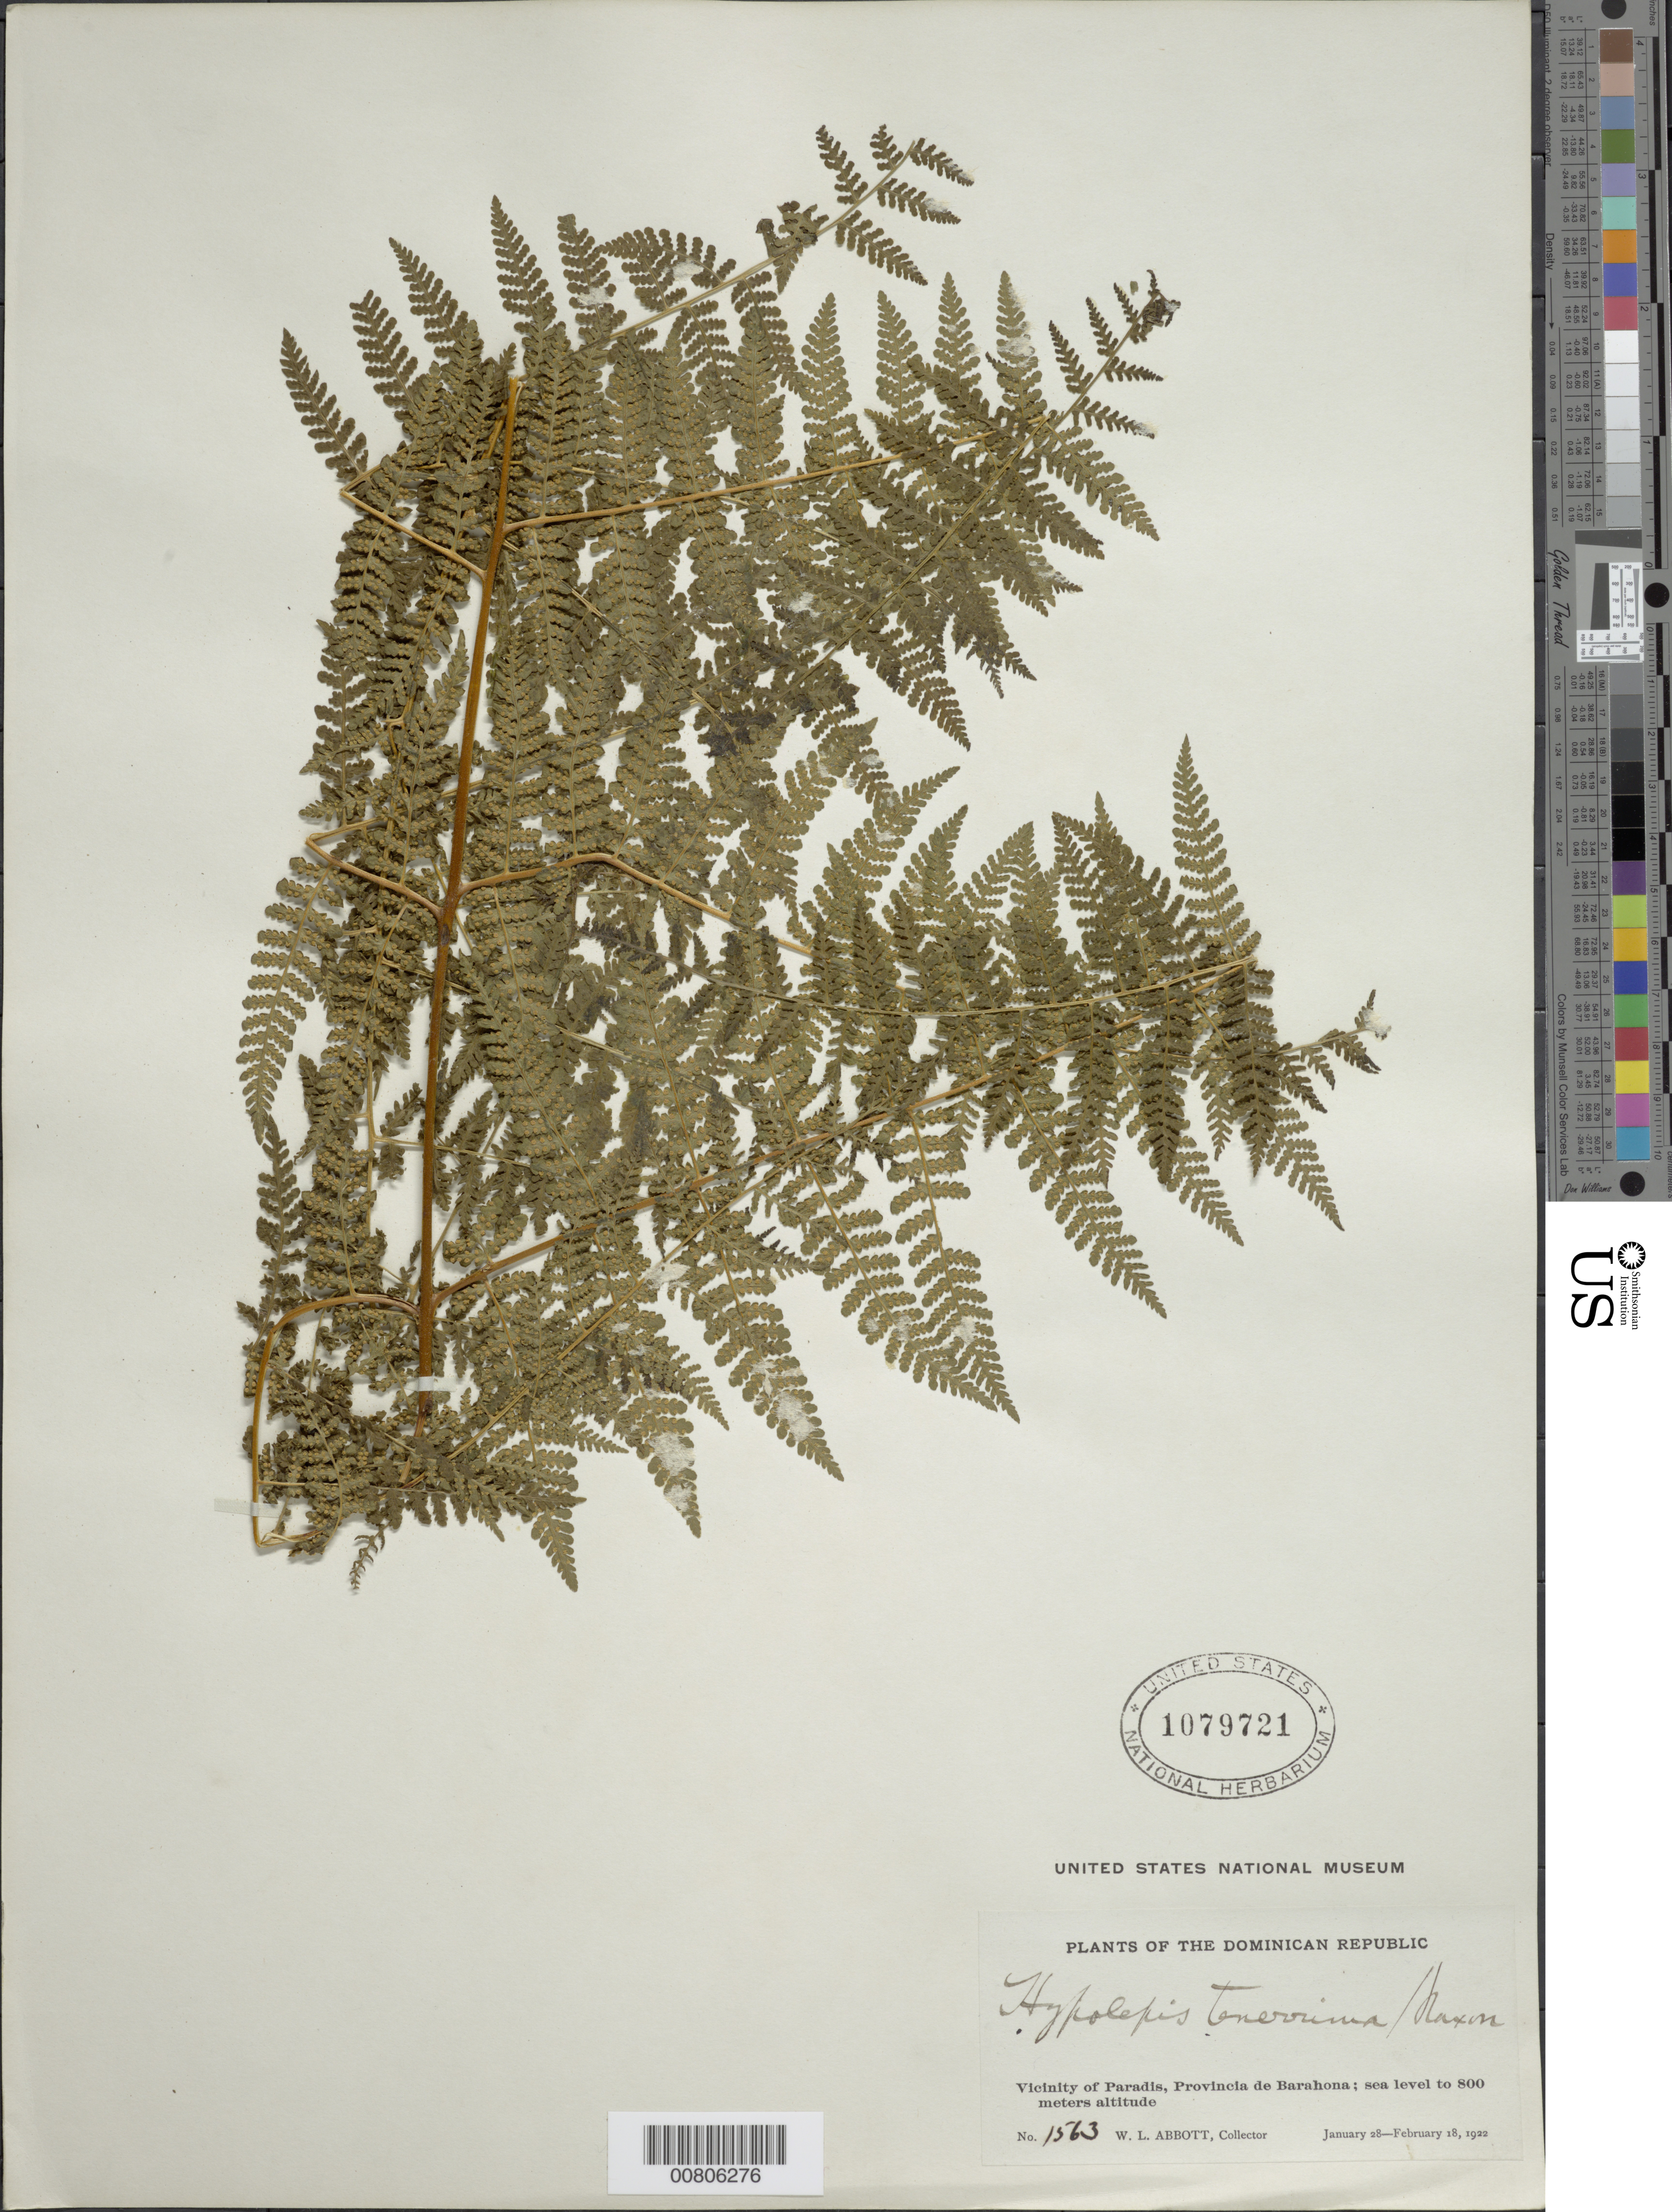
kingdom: Plantae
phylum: Tracheophyta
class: Polypodiopsida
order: Polypodiales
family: Dennstaedtiaceae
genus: Hypolepis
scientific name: Hypolepis tenerrima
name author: Maxon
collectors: W. L. Abbott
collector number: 1563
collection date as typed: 28 Jan 1922 to 18 Feb 1922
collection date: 1922-01-28/1922-02-18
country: Dominican Republic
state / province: Barahona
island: Hispaniola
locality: Paradis vicinity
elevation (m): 0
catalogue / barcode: US 1079721